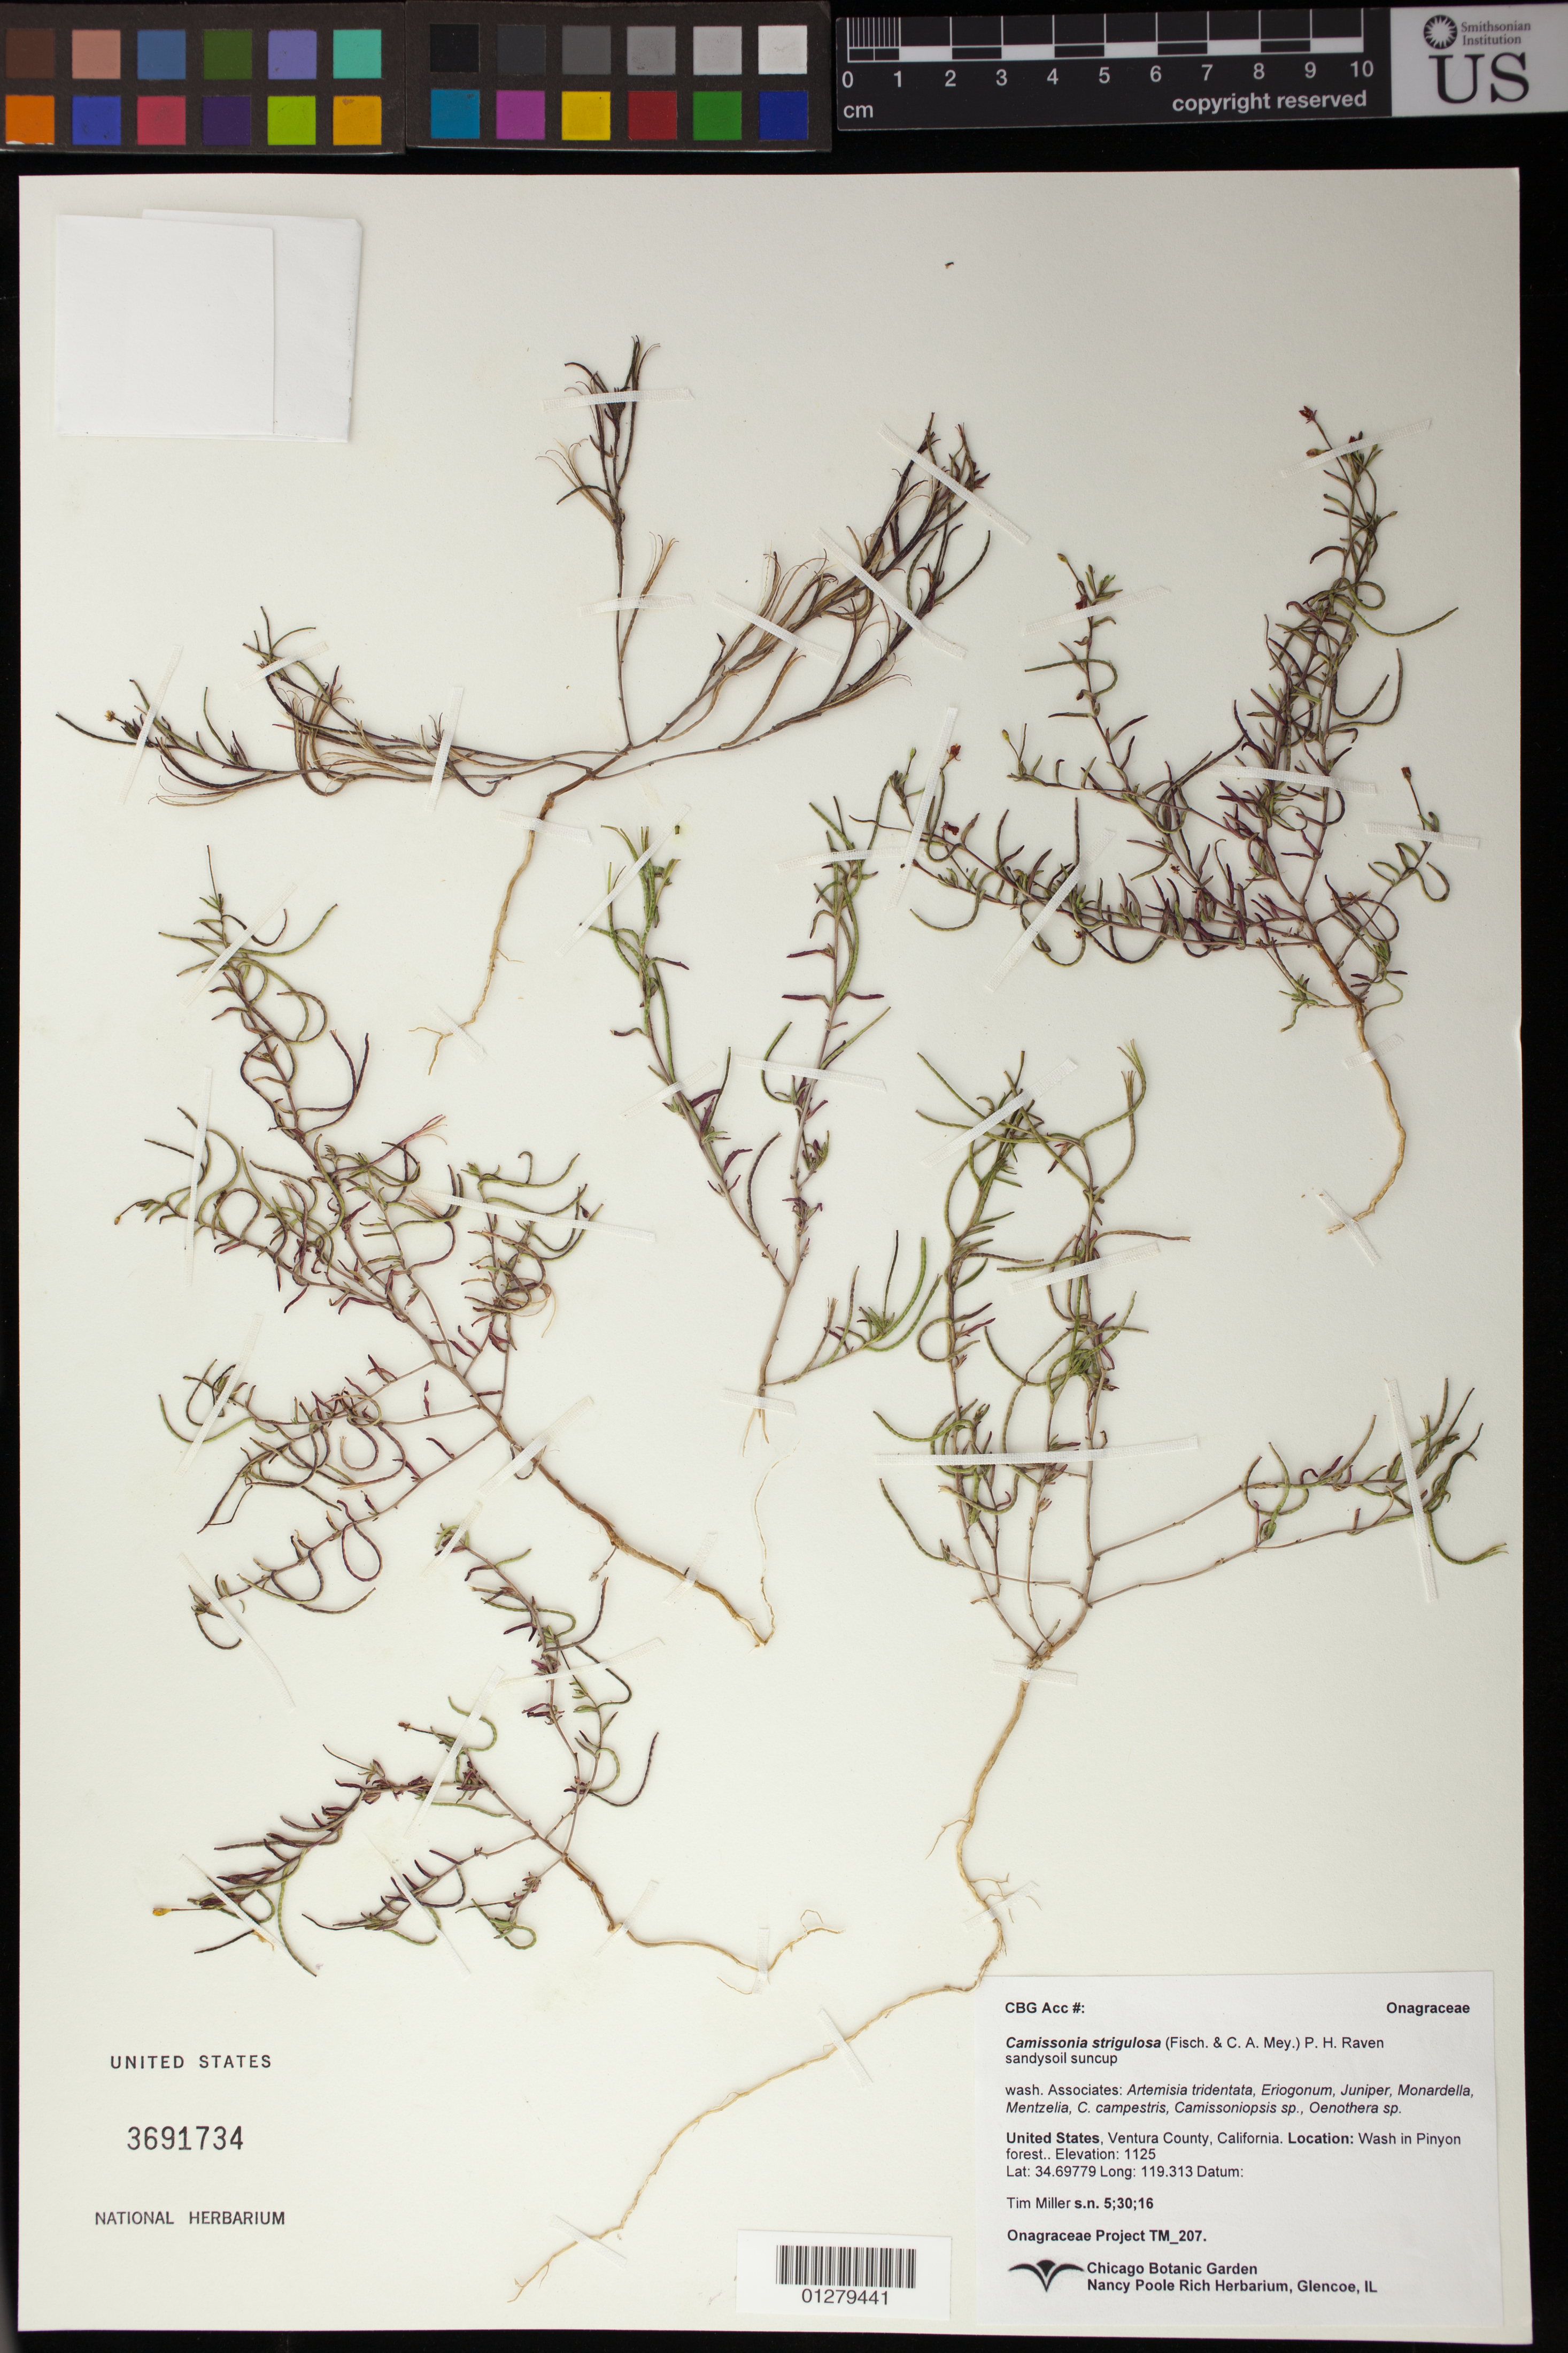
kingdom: Plantae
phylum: Tracheophyta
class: Magnoliopsida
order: Myrtales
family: Onagraceae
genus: Camissonia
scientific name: Camissonia strigulosa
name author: (Fisch. & C.A. Mey.) P.H. Raven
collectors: T. Miller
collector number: TM 207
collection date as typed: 5/30/2016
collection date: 2016-05-30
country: United States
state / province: California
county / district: Ventura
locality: Lockwood Valley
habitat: Wash in Pinyon-Juniper scrub-shrub forest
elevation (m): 1125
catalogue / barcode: US 3691734